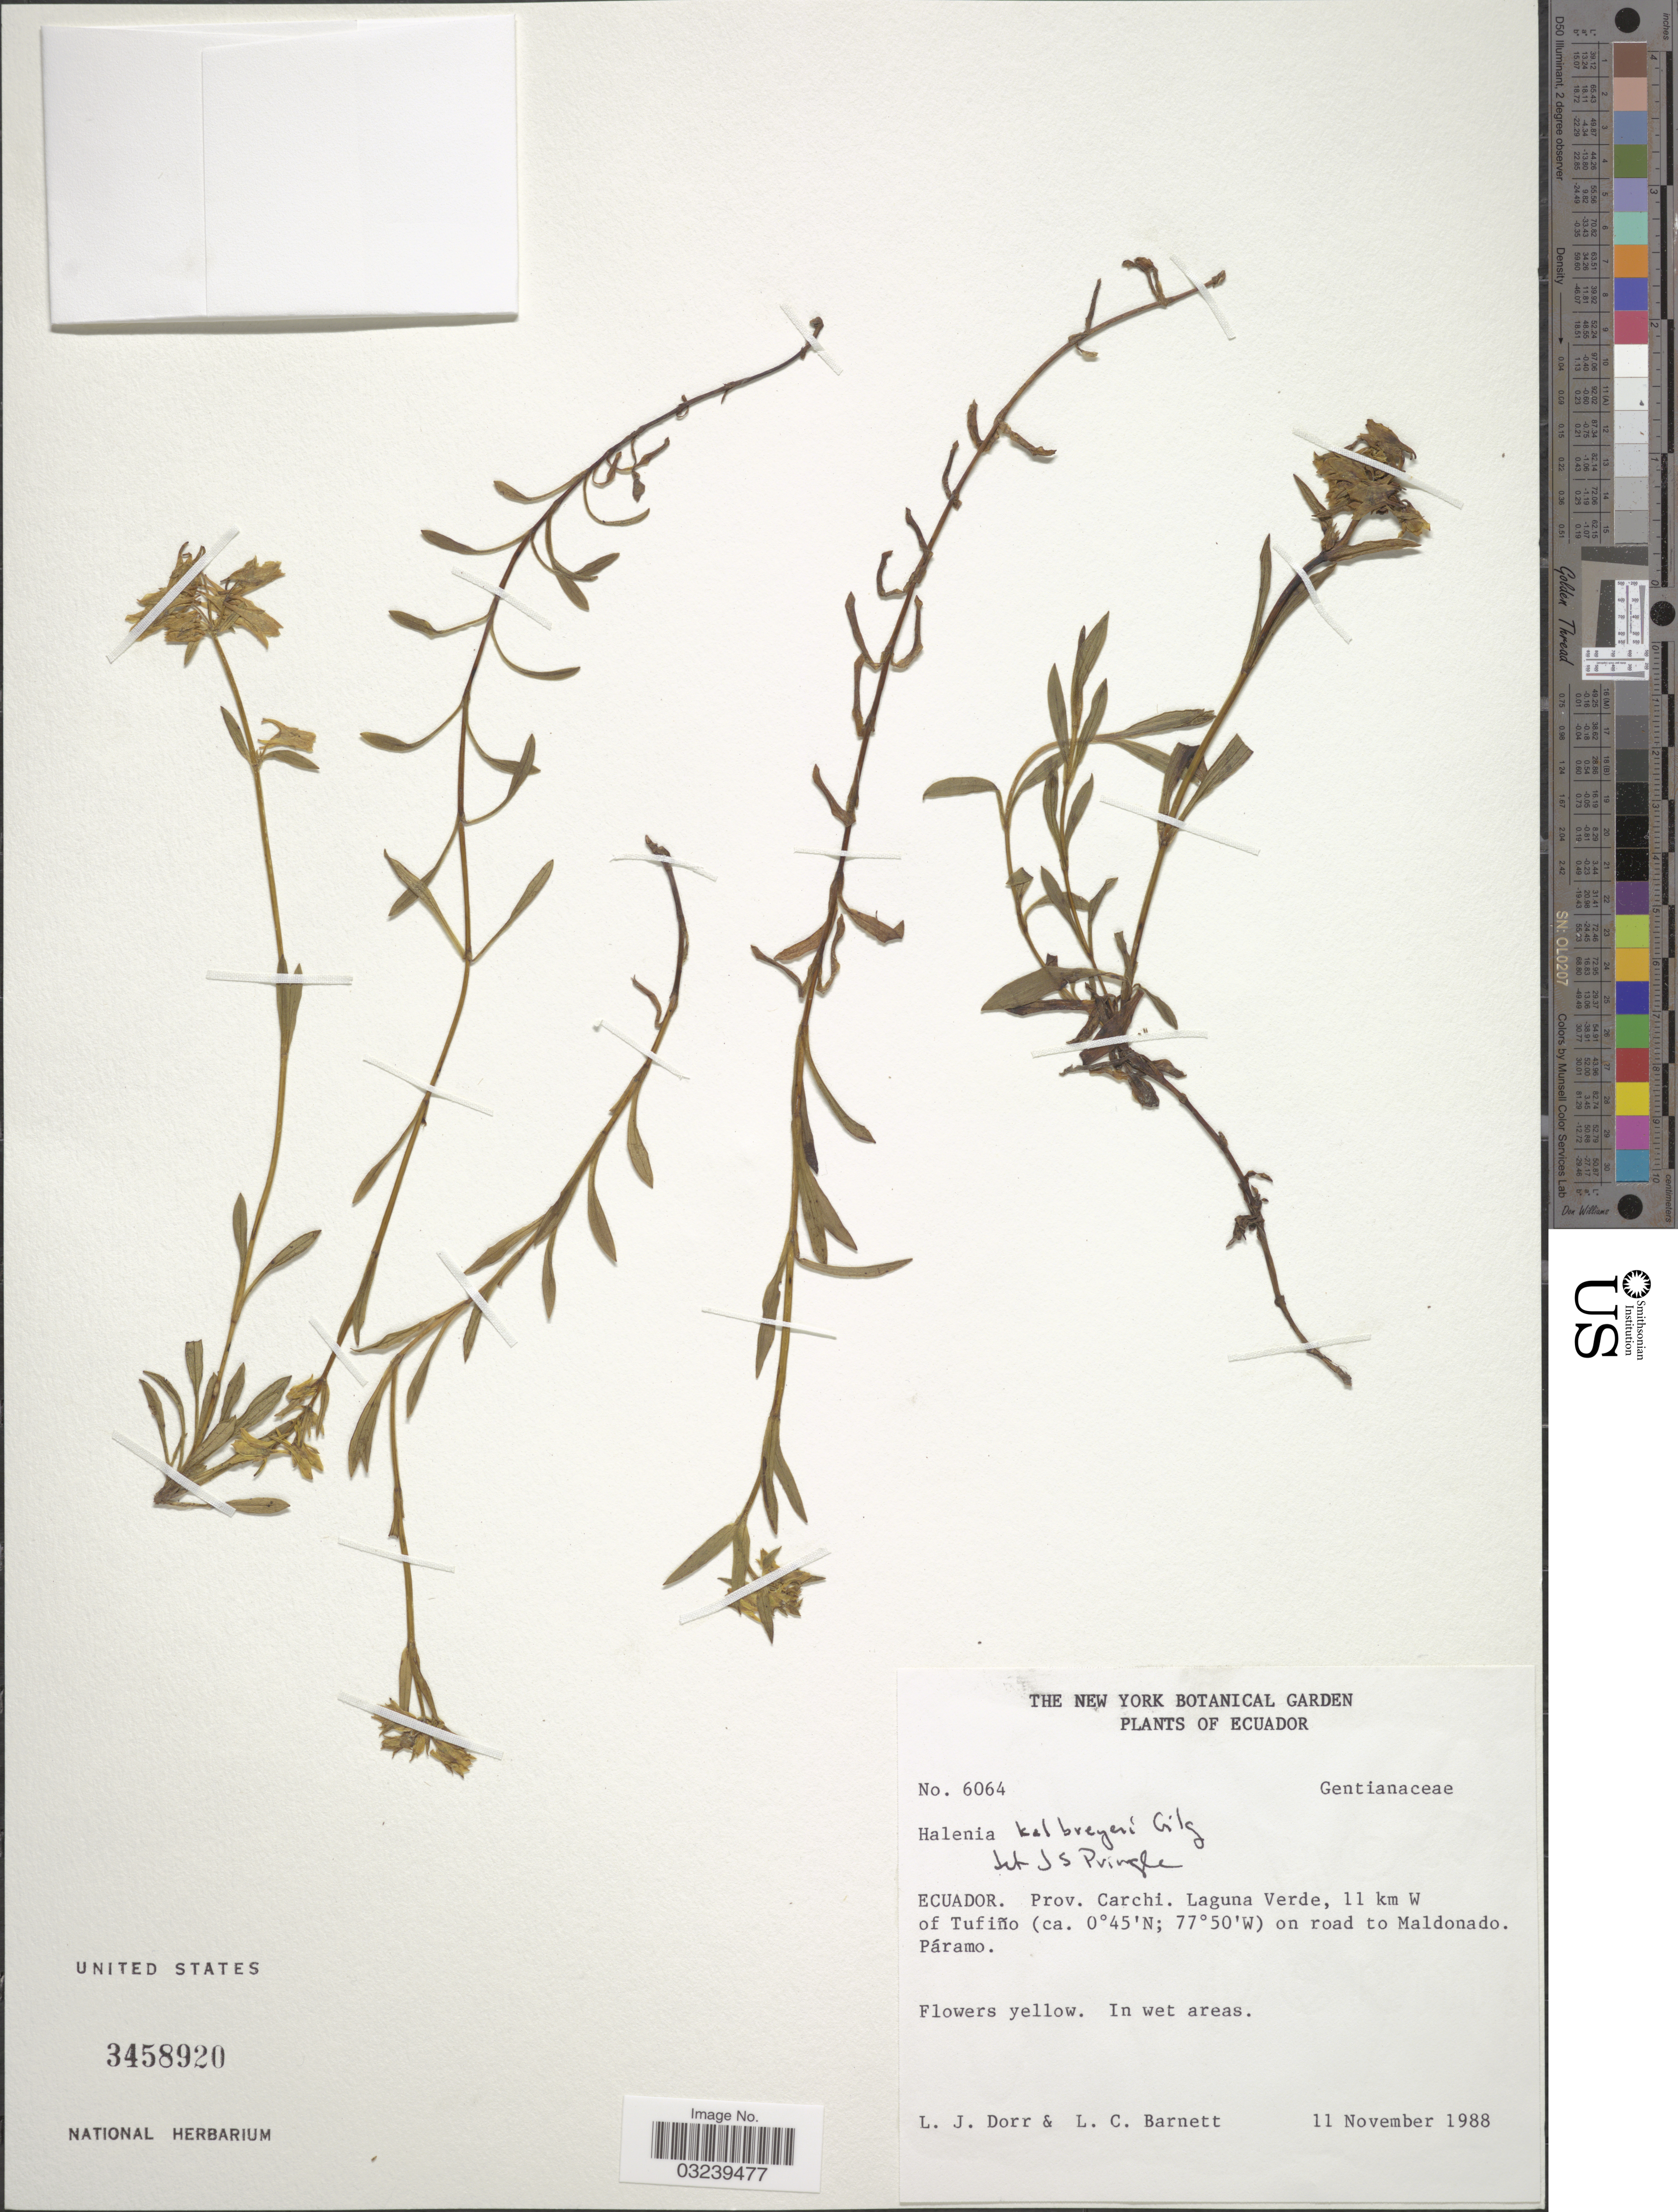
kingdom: Plantae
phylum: Tracheophyta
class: Magnoliopsida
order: Gentianales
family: Gentianaceae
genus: Halenia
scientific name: Halenia kalbreyeri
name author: Gilg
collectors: L. J. Dorr & L. C. Barnett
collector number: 6064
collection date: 1988-11-11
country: Ecuador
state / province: Carchi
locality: Laguna Verde, 11 km W of Tufiño on road to Maldonado.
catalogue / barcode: US 3458920